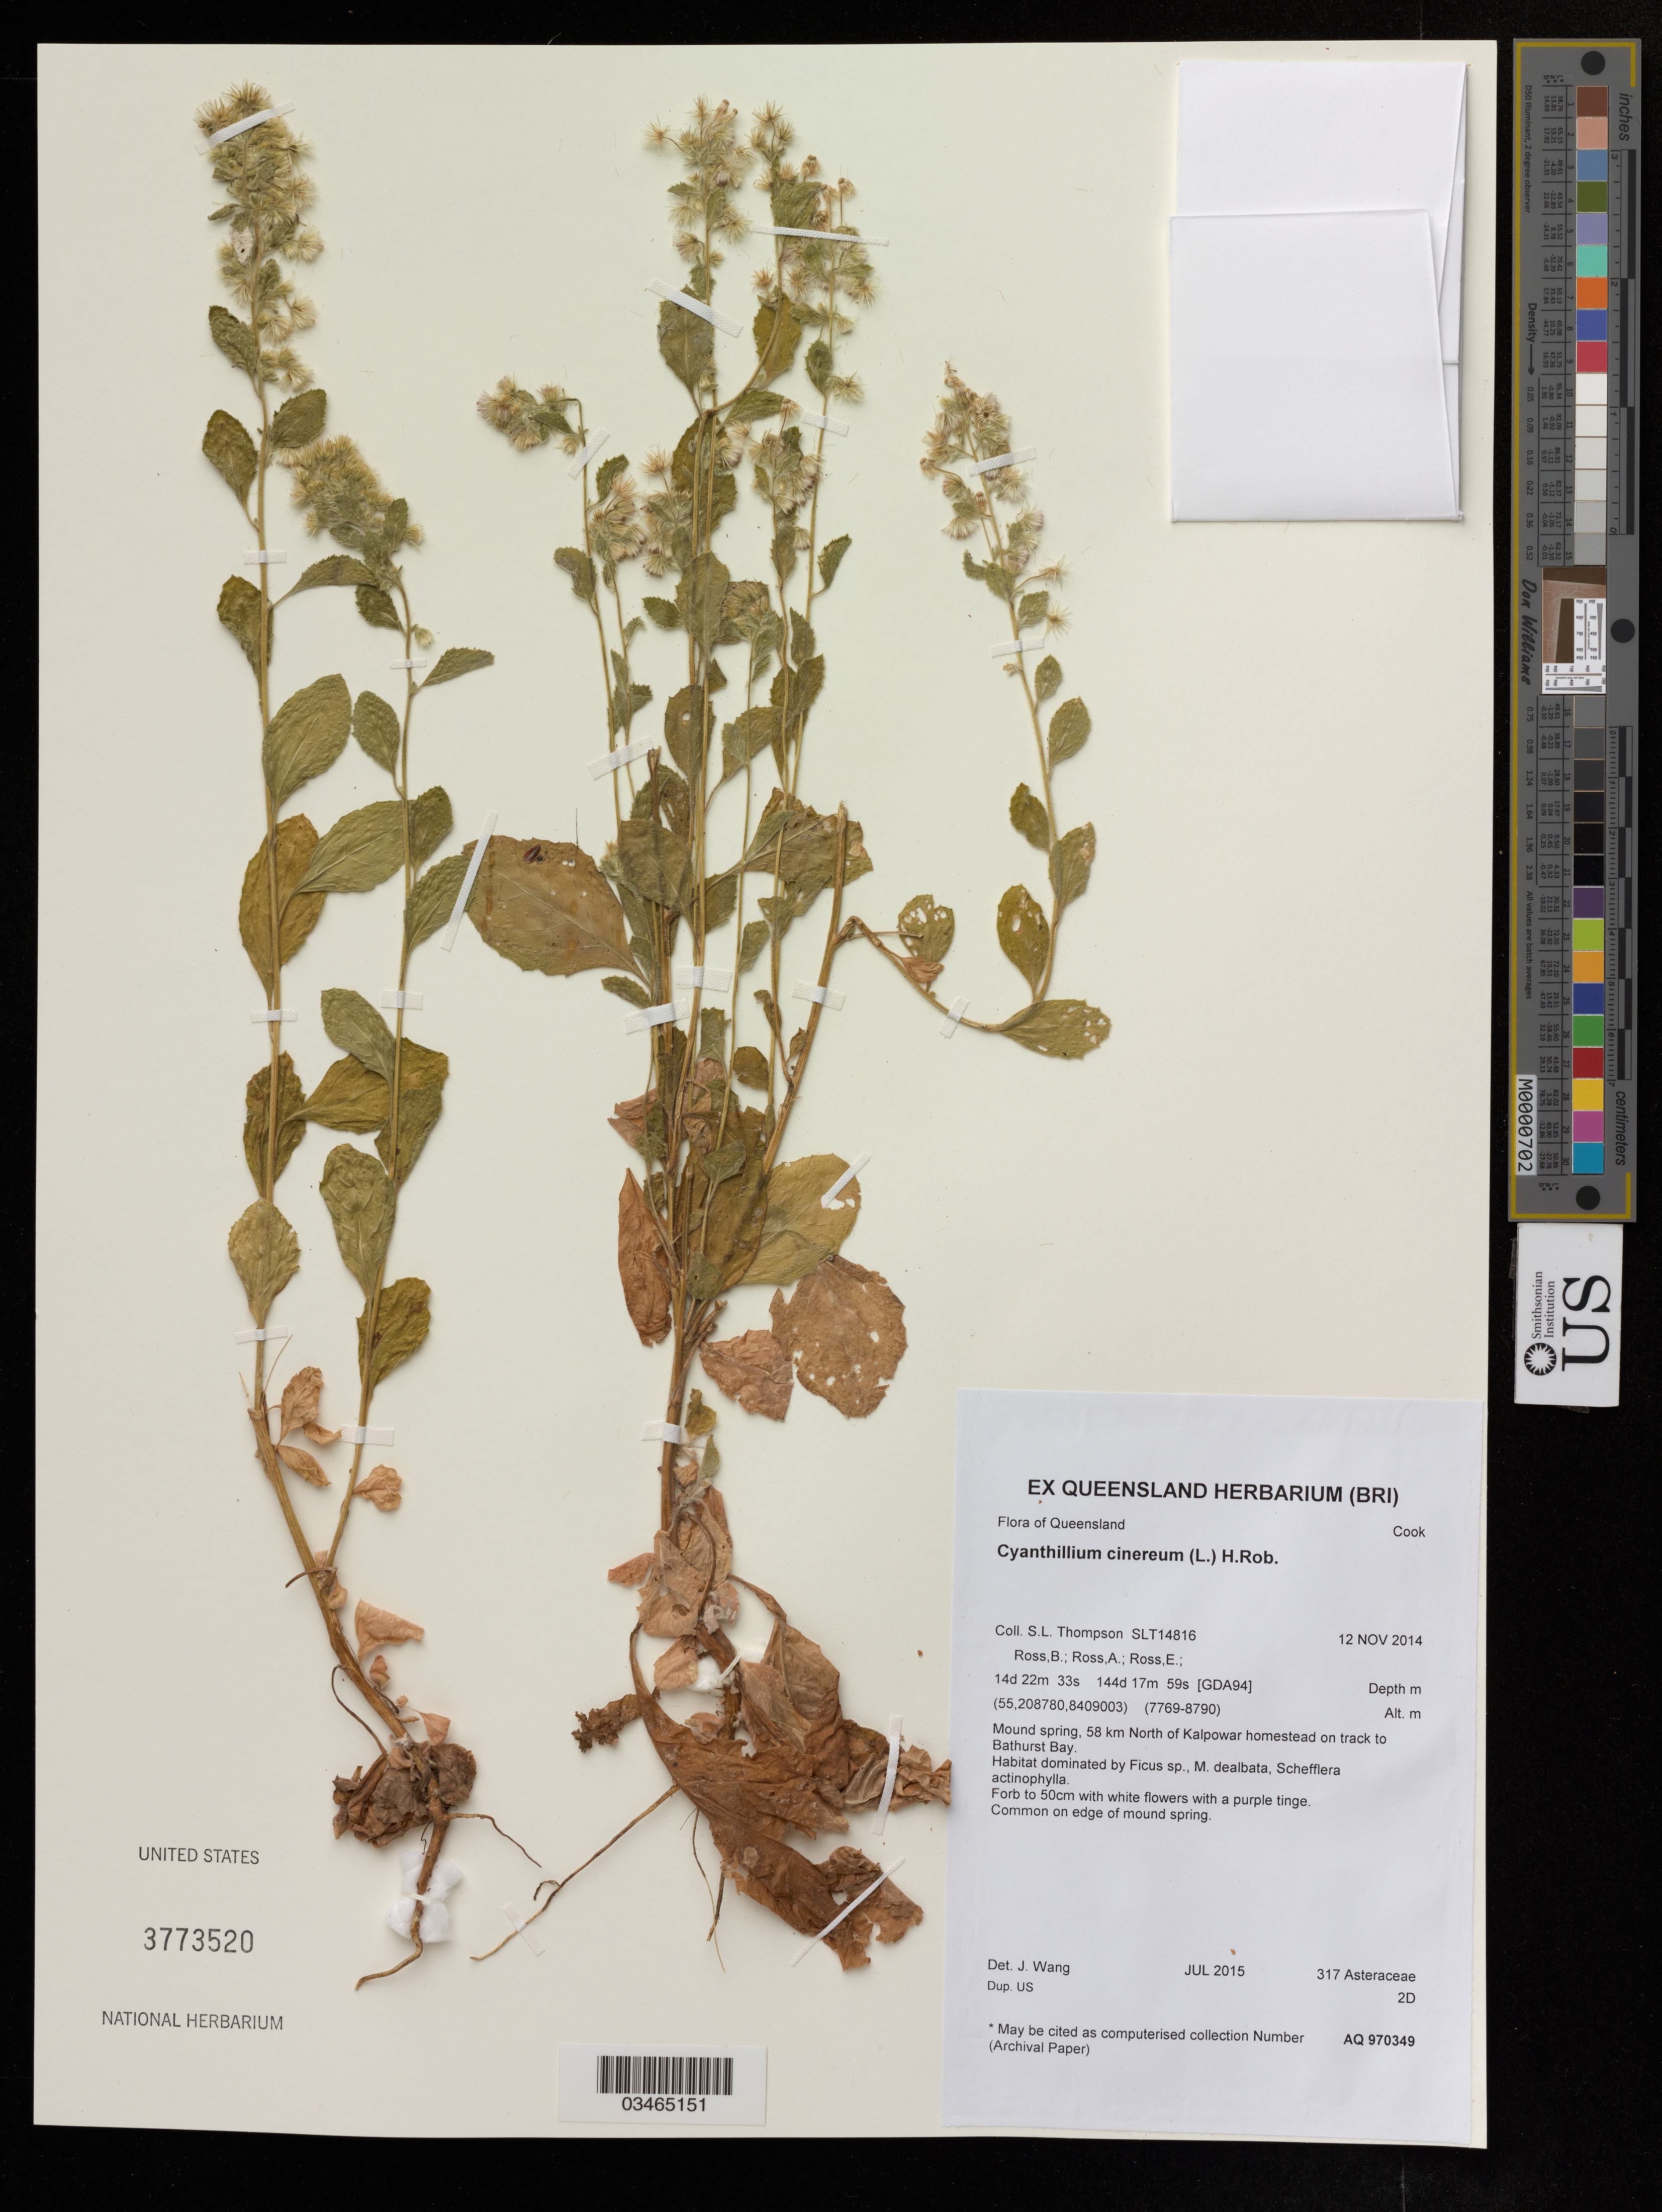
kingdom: Plantae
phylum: Tracheophyta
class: Magnoliopsida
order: Asterales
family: Asteraceae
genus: Cyanthillium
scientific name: Cyanthillium cinereum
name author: (L.) H. Rob.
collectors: S. L. Thompson, B. Ross, A. Ross & E. Ross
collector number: SLT14816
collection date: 2014-11-12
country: Australia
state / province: Queensland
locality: Cook. Mound spring, 58 km North of Kalpowar homestead on track to Bathurst Bay.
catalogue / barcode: US 3773520